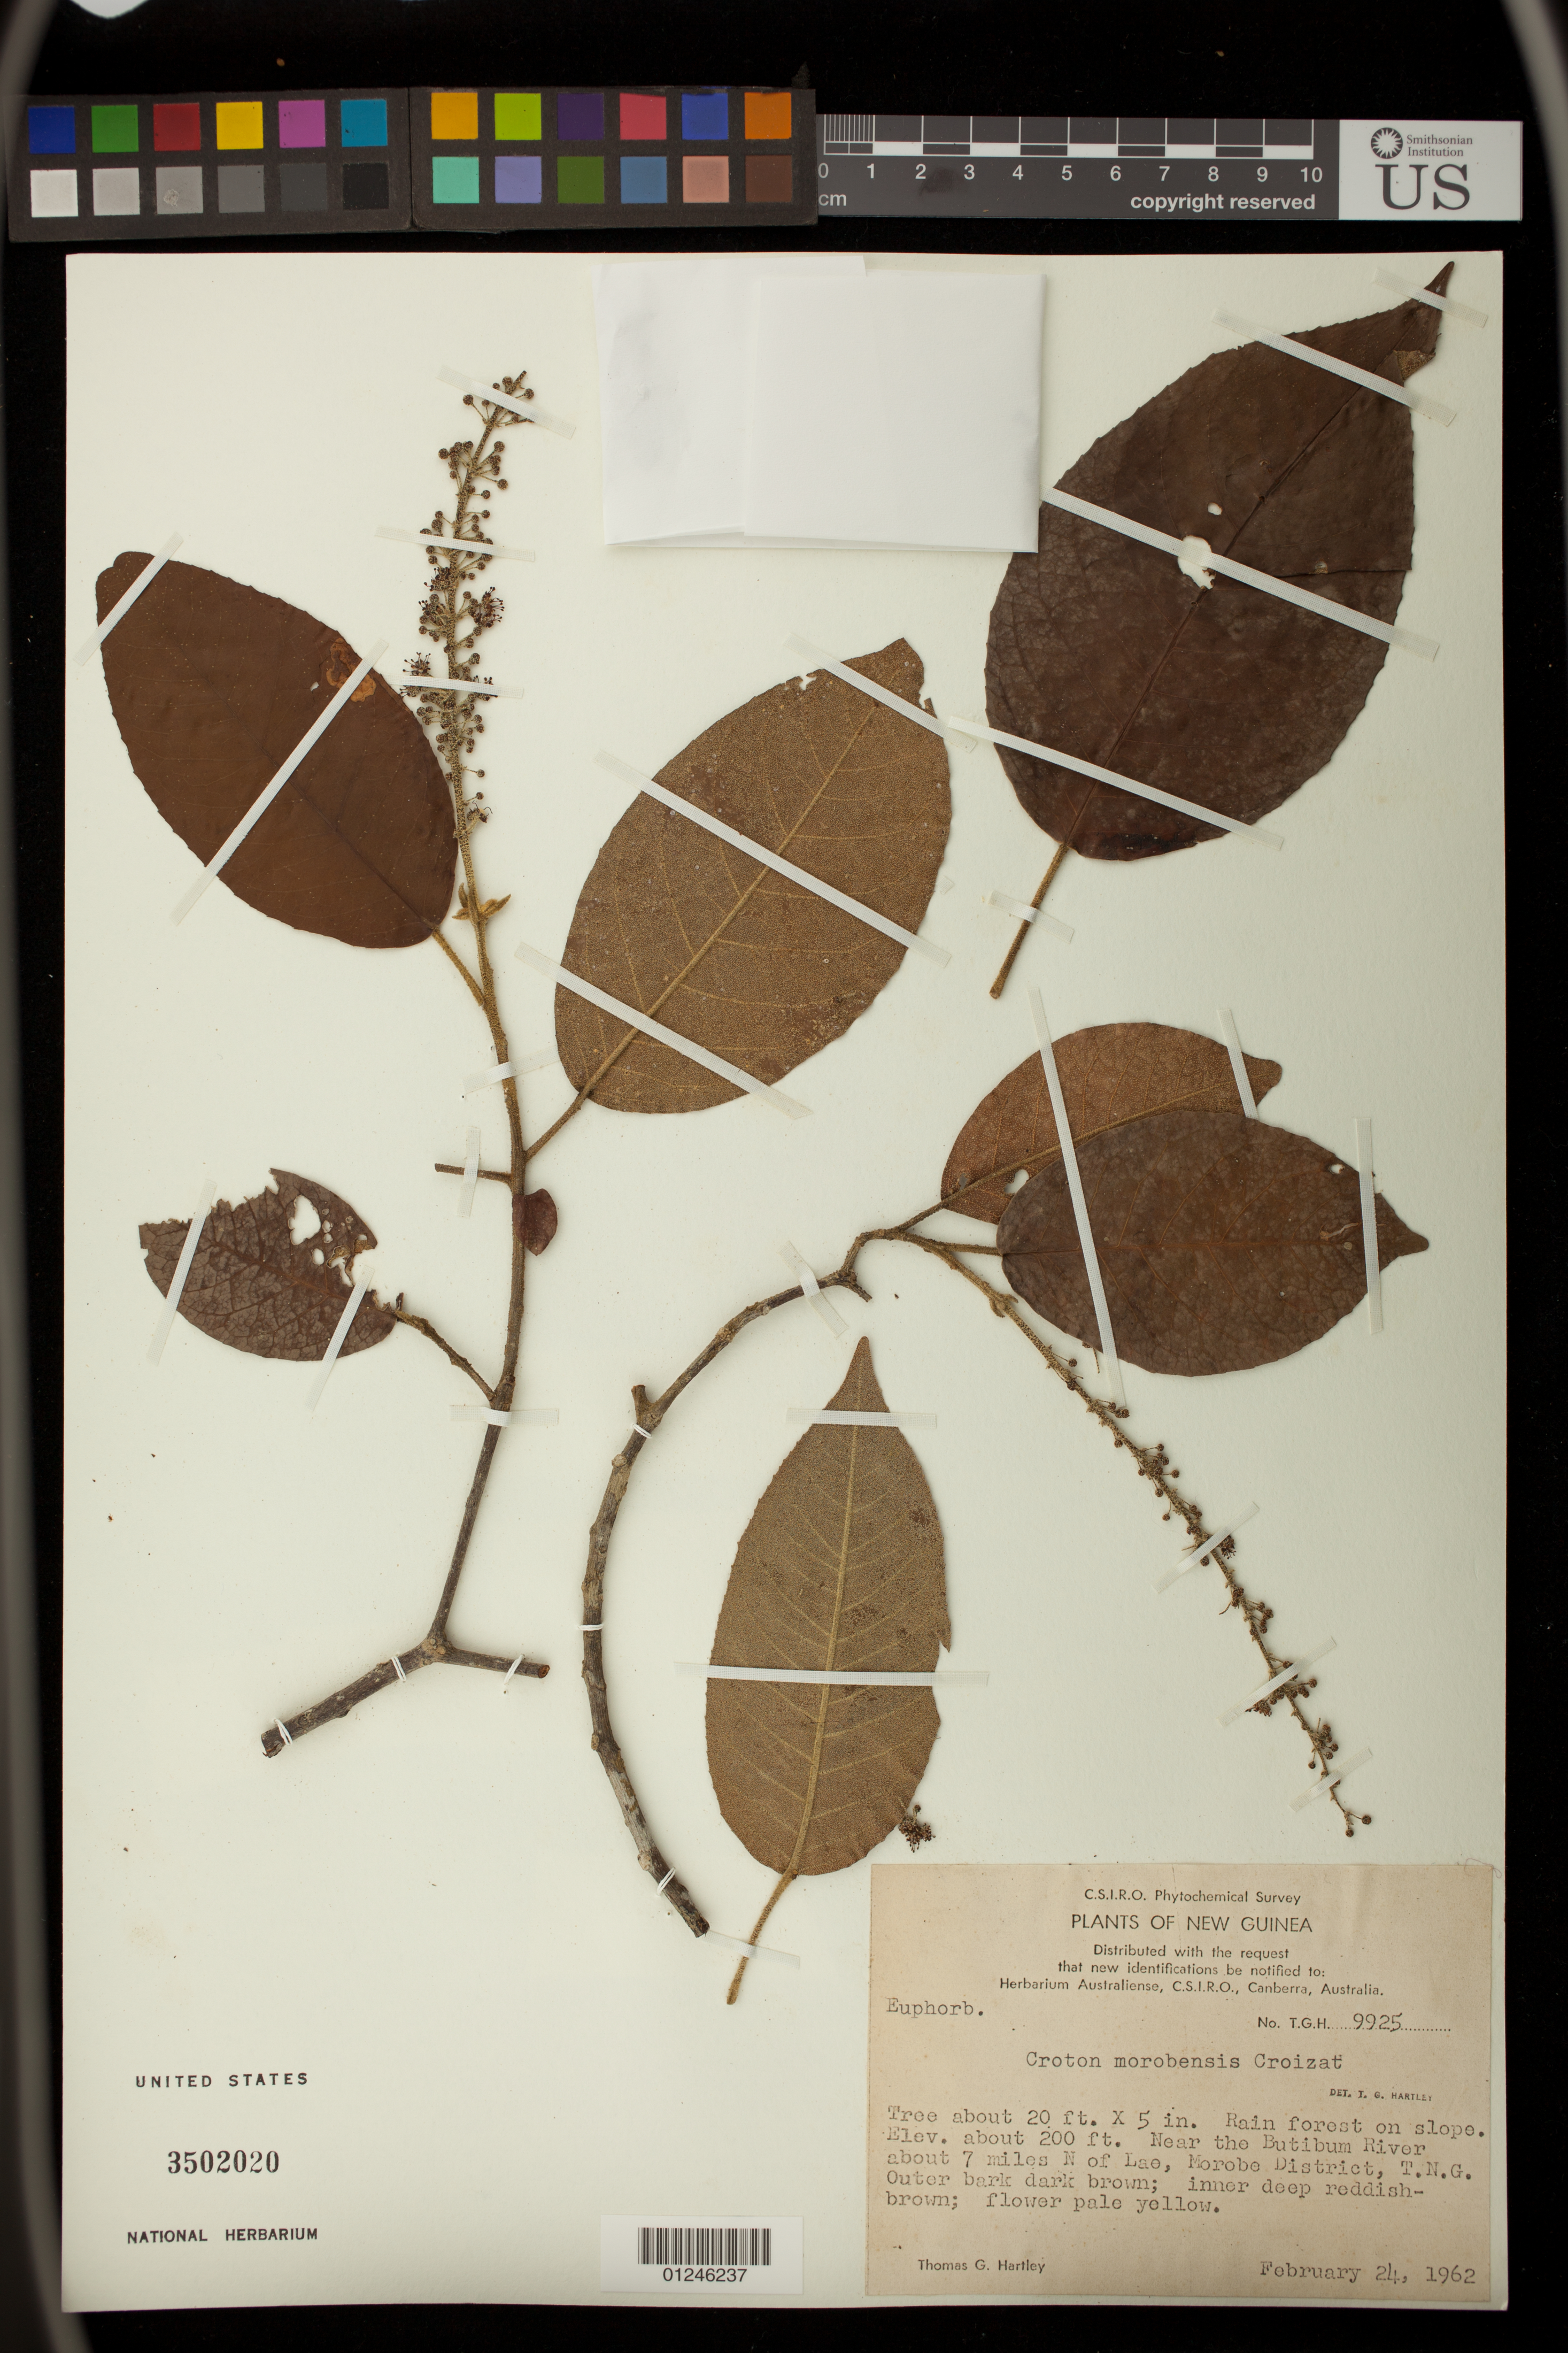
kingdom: Plantae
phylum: Tracheophyta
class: Magnoliopsida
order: Malpighiales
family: Euphorbiaceae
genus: Croton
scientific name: Croton morobensis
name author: Croizat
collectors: T. G. Hartley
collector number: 9925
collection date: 1962-02-24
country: Papua New Guinea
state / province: Morobe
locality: Near the Butibum River about 7 miles N of Lae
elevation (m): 61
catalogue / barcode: US 3502020